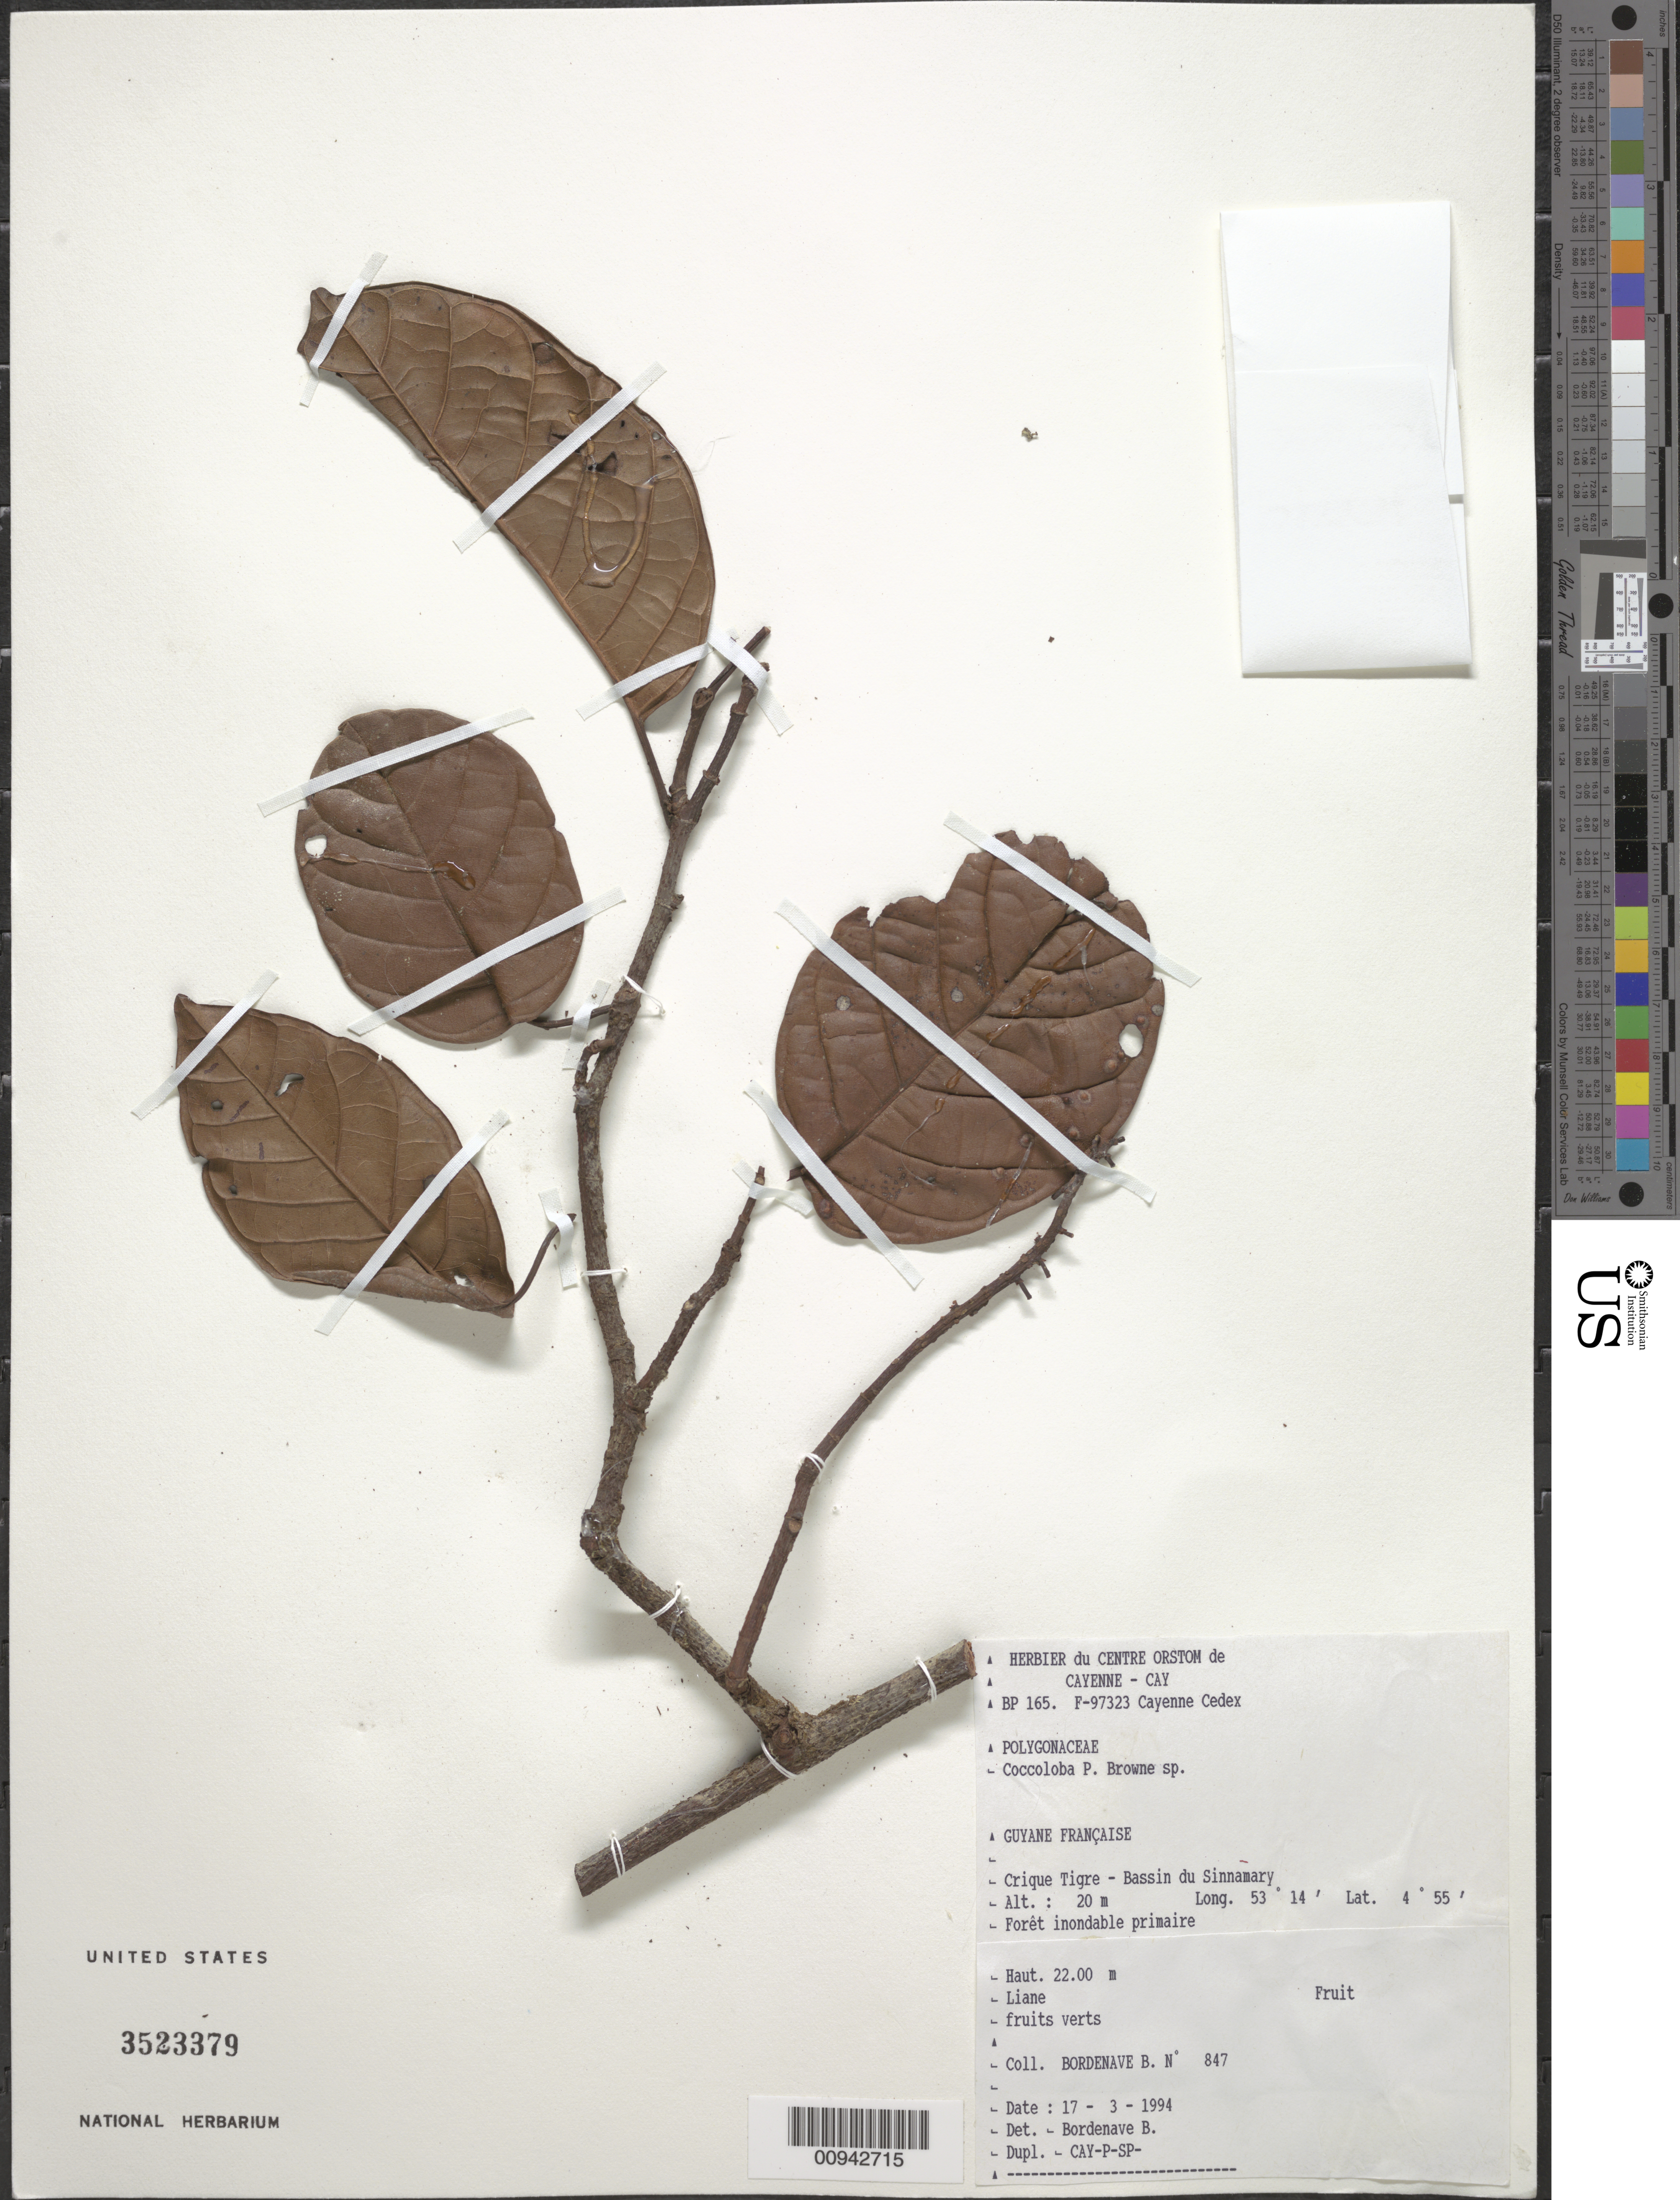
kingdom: Plantae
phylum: Tracheophyta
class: Magnoliopsida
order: Caryophyllales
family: Polygonaceae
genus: Coccoloba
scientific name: Coccoloba sp.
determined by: Bordenave, B.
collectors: B. Bordenave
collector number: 847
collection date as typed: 17-Mar-94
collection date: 1994-03-17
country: French Guiana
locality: Crique Tigre, Bassin du Sinnamary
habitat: Foret inondable primaire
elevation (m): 20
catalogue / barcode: US 3523379